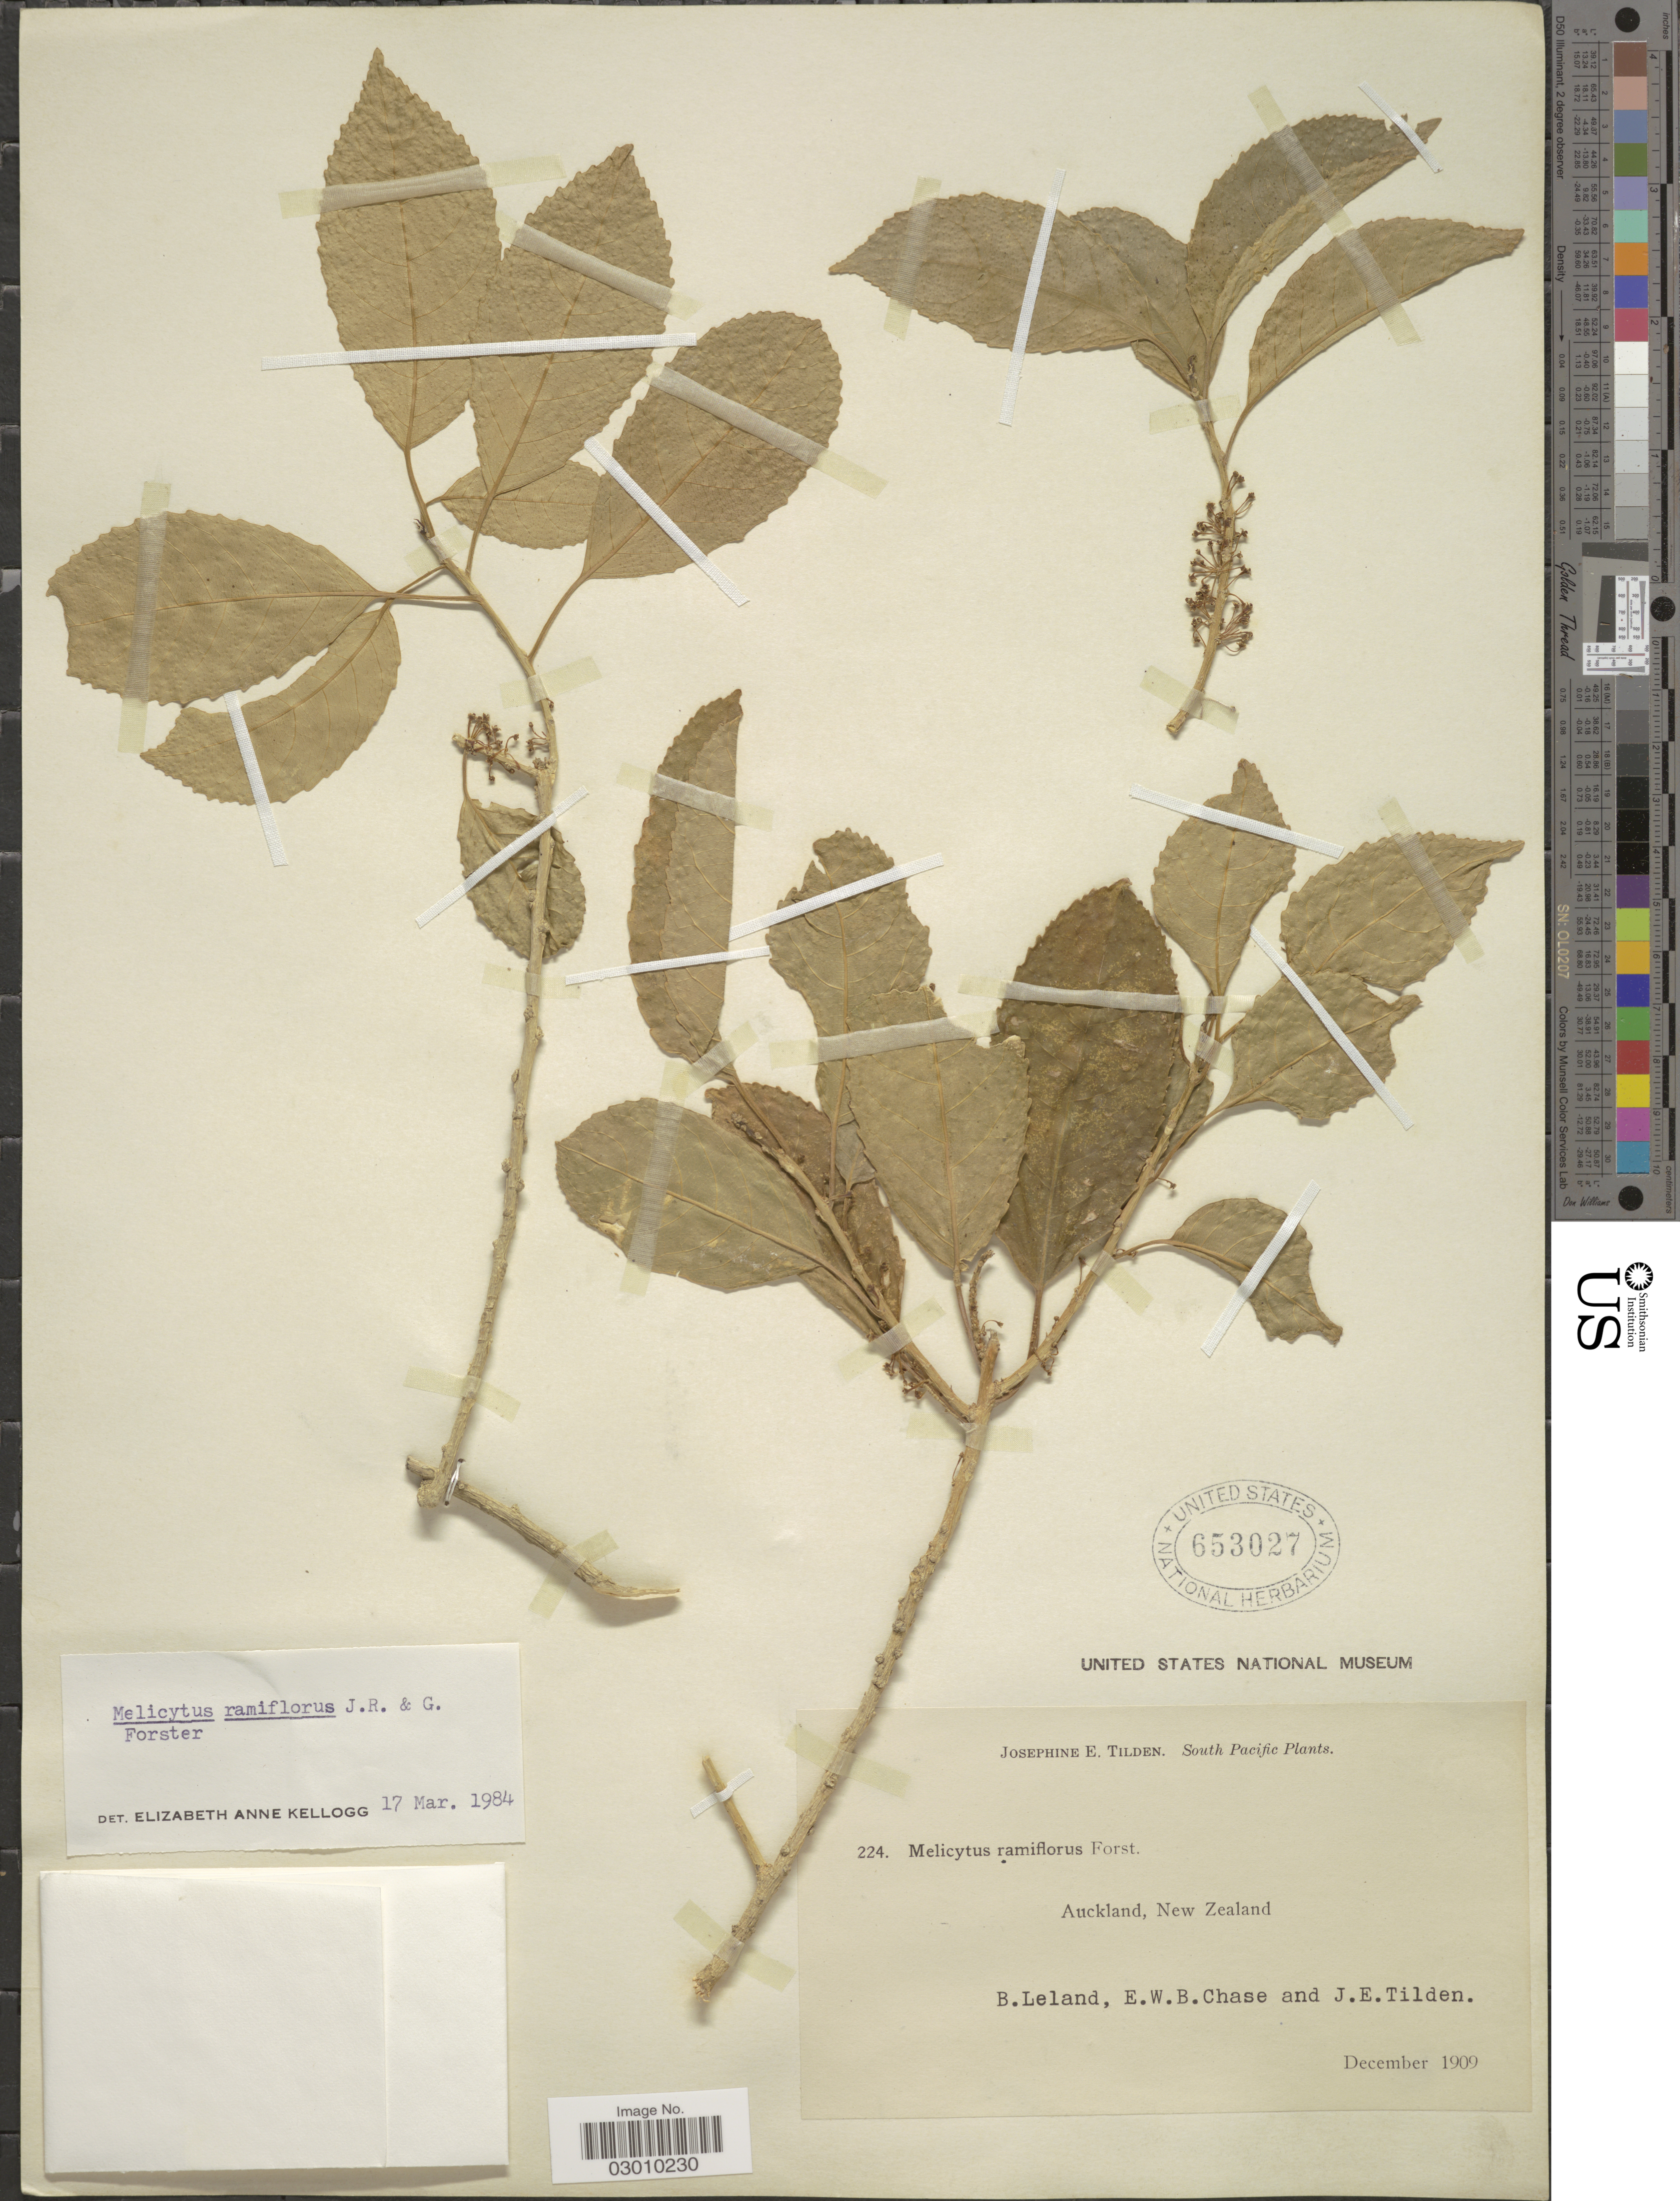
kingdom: Plantae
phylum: Tracheophyta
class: Magnoliopsida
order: Malpighiales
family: Violaceae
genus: Melicytus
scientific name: Melicytus ramiflorus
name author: J.R. Forst. & G. Forst.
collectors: B. Leland, E. W. Chase & J. E. Tilden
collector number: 224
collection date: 1909-12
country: New Zealand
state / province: Auckland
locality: South Pacific.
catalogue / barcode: US 653027